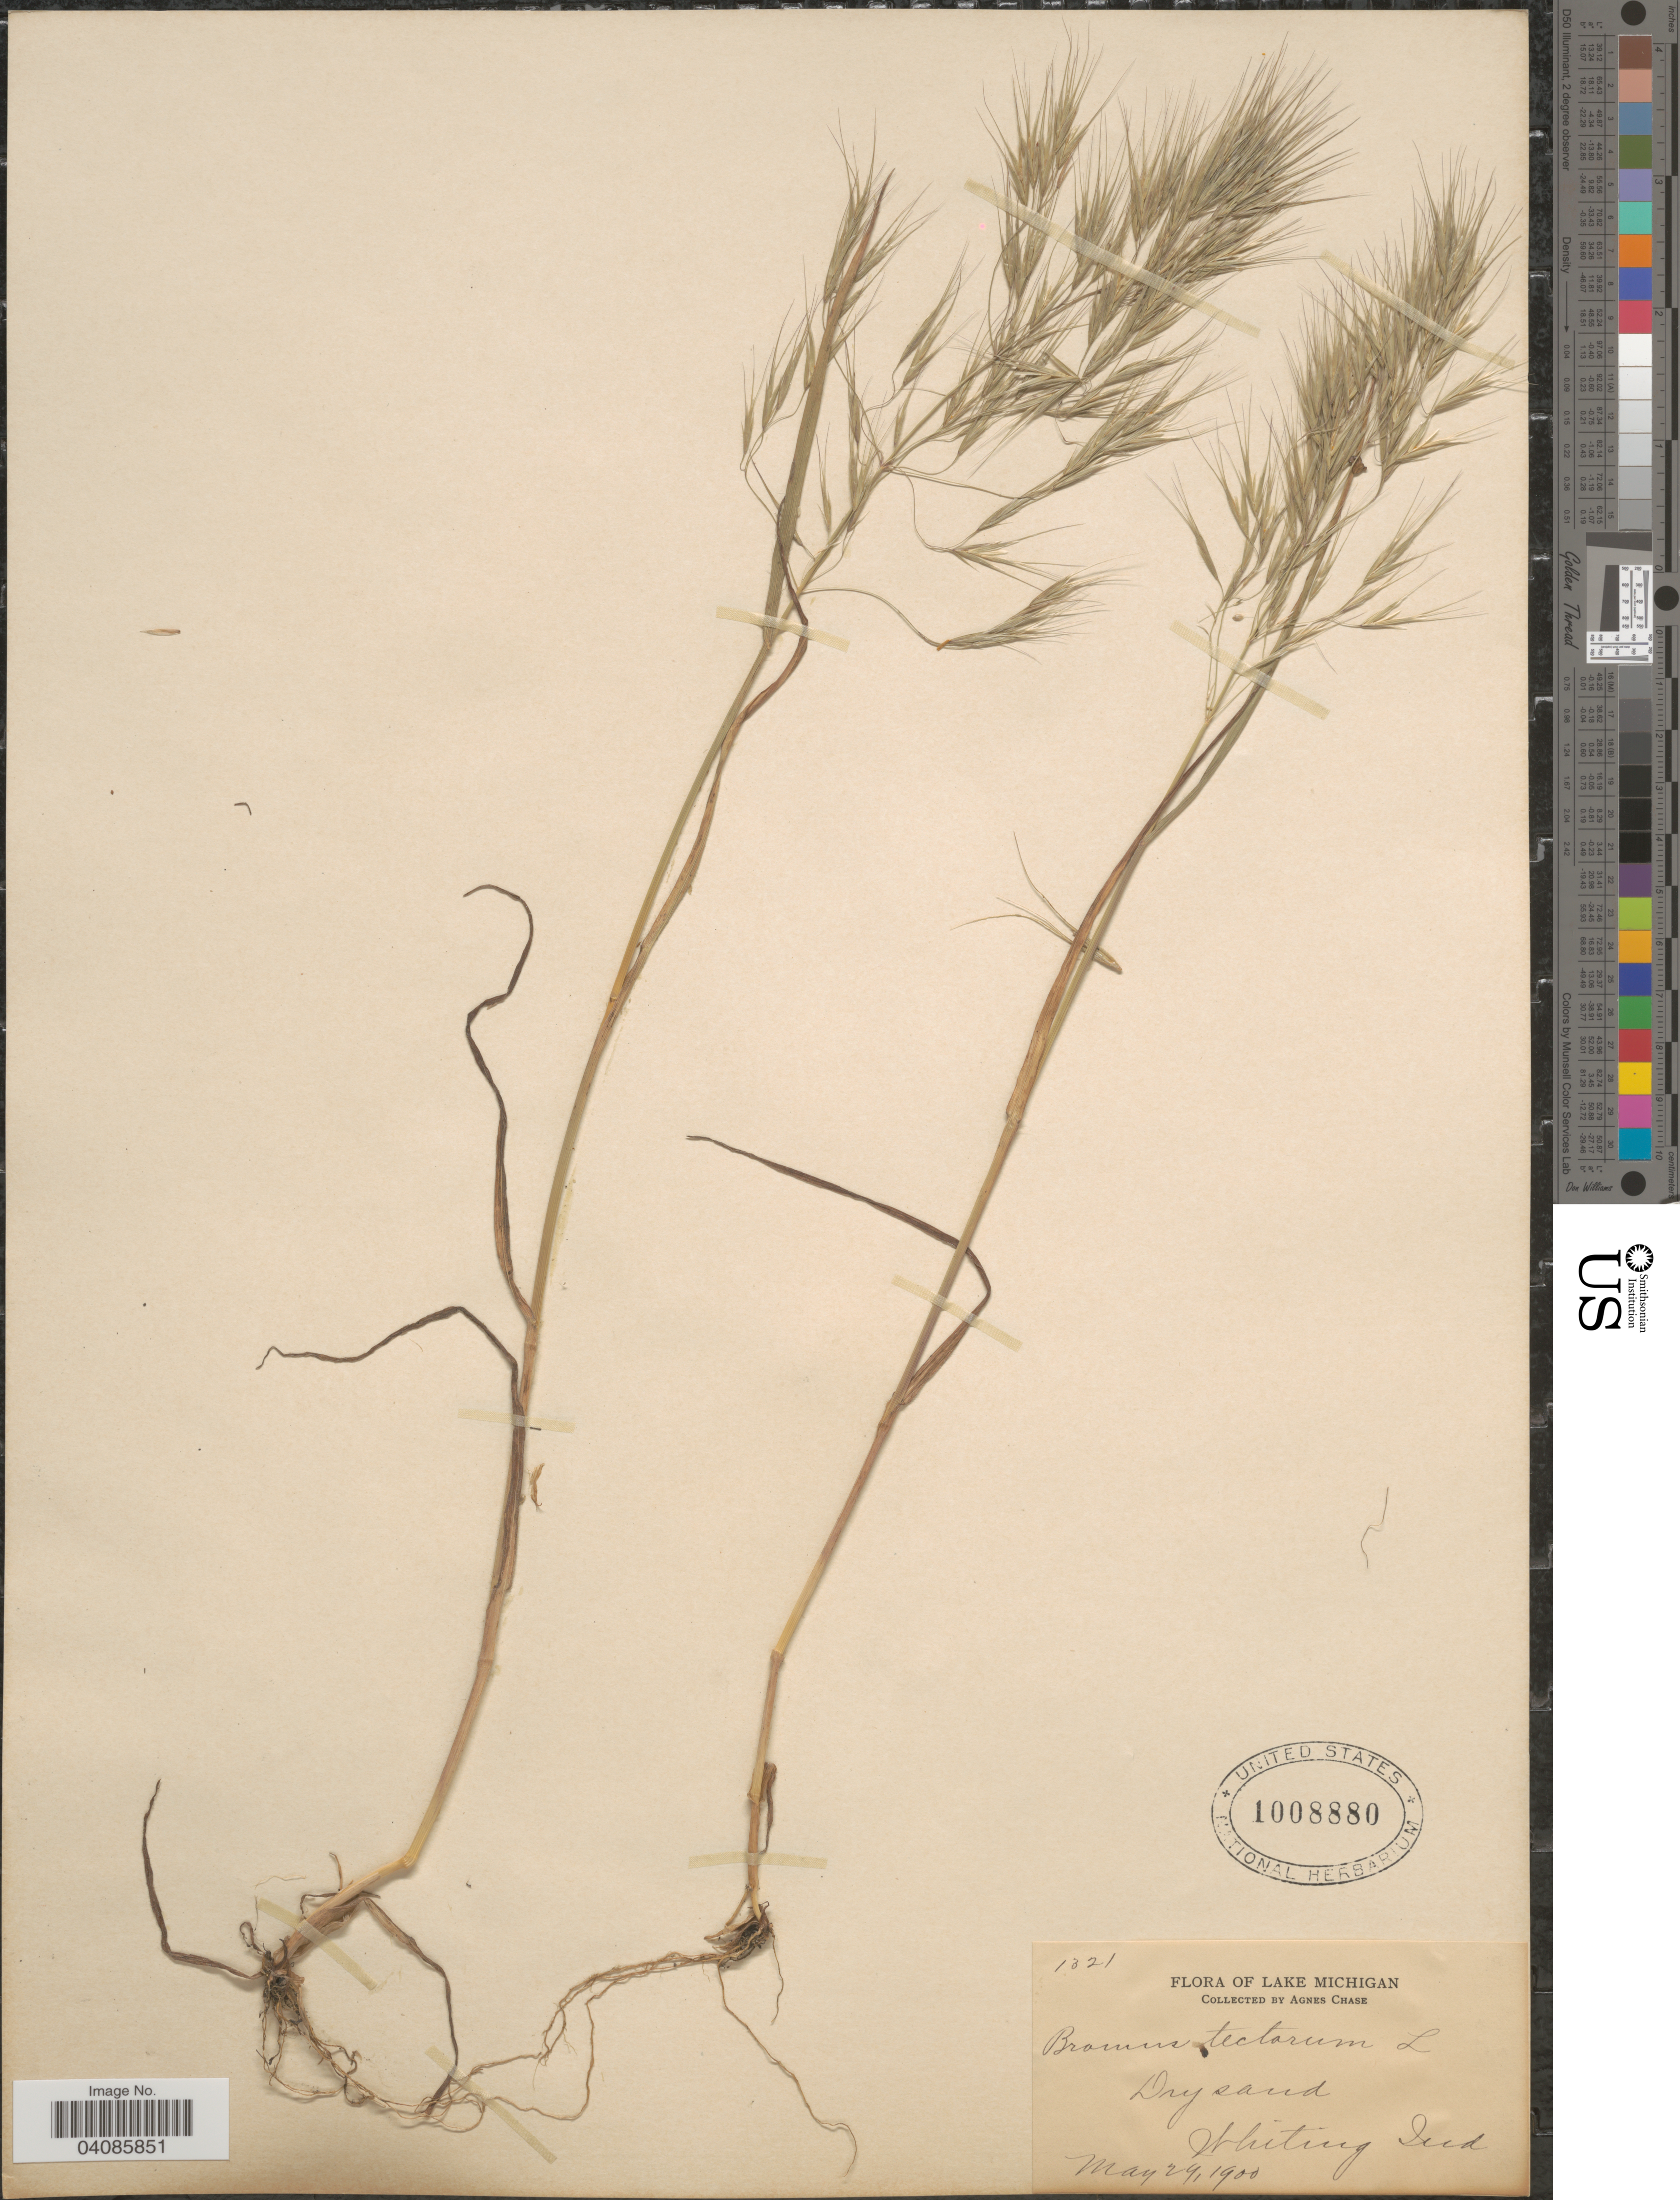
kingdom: Plantae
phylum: Tracheophyta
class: Liliopsida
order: Poales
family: Poaceae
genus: Bromus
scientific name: Bromus tectorum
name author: L.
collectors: A. Chase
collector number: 1321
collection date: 1900-05-29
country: United States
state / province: Indiana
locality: Lake Michigan. Dry sand, Whiting.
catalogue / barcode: US 1008880